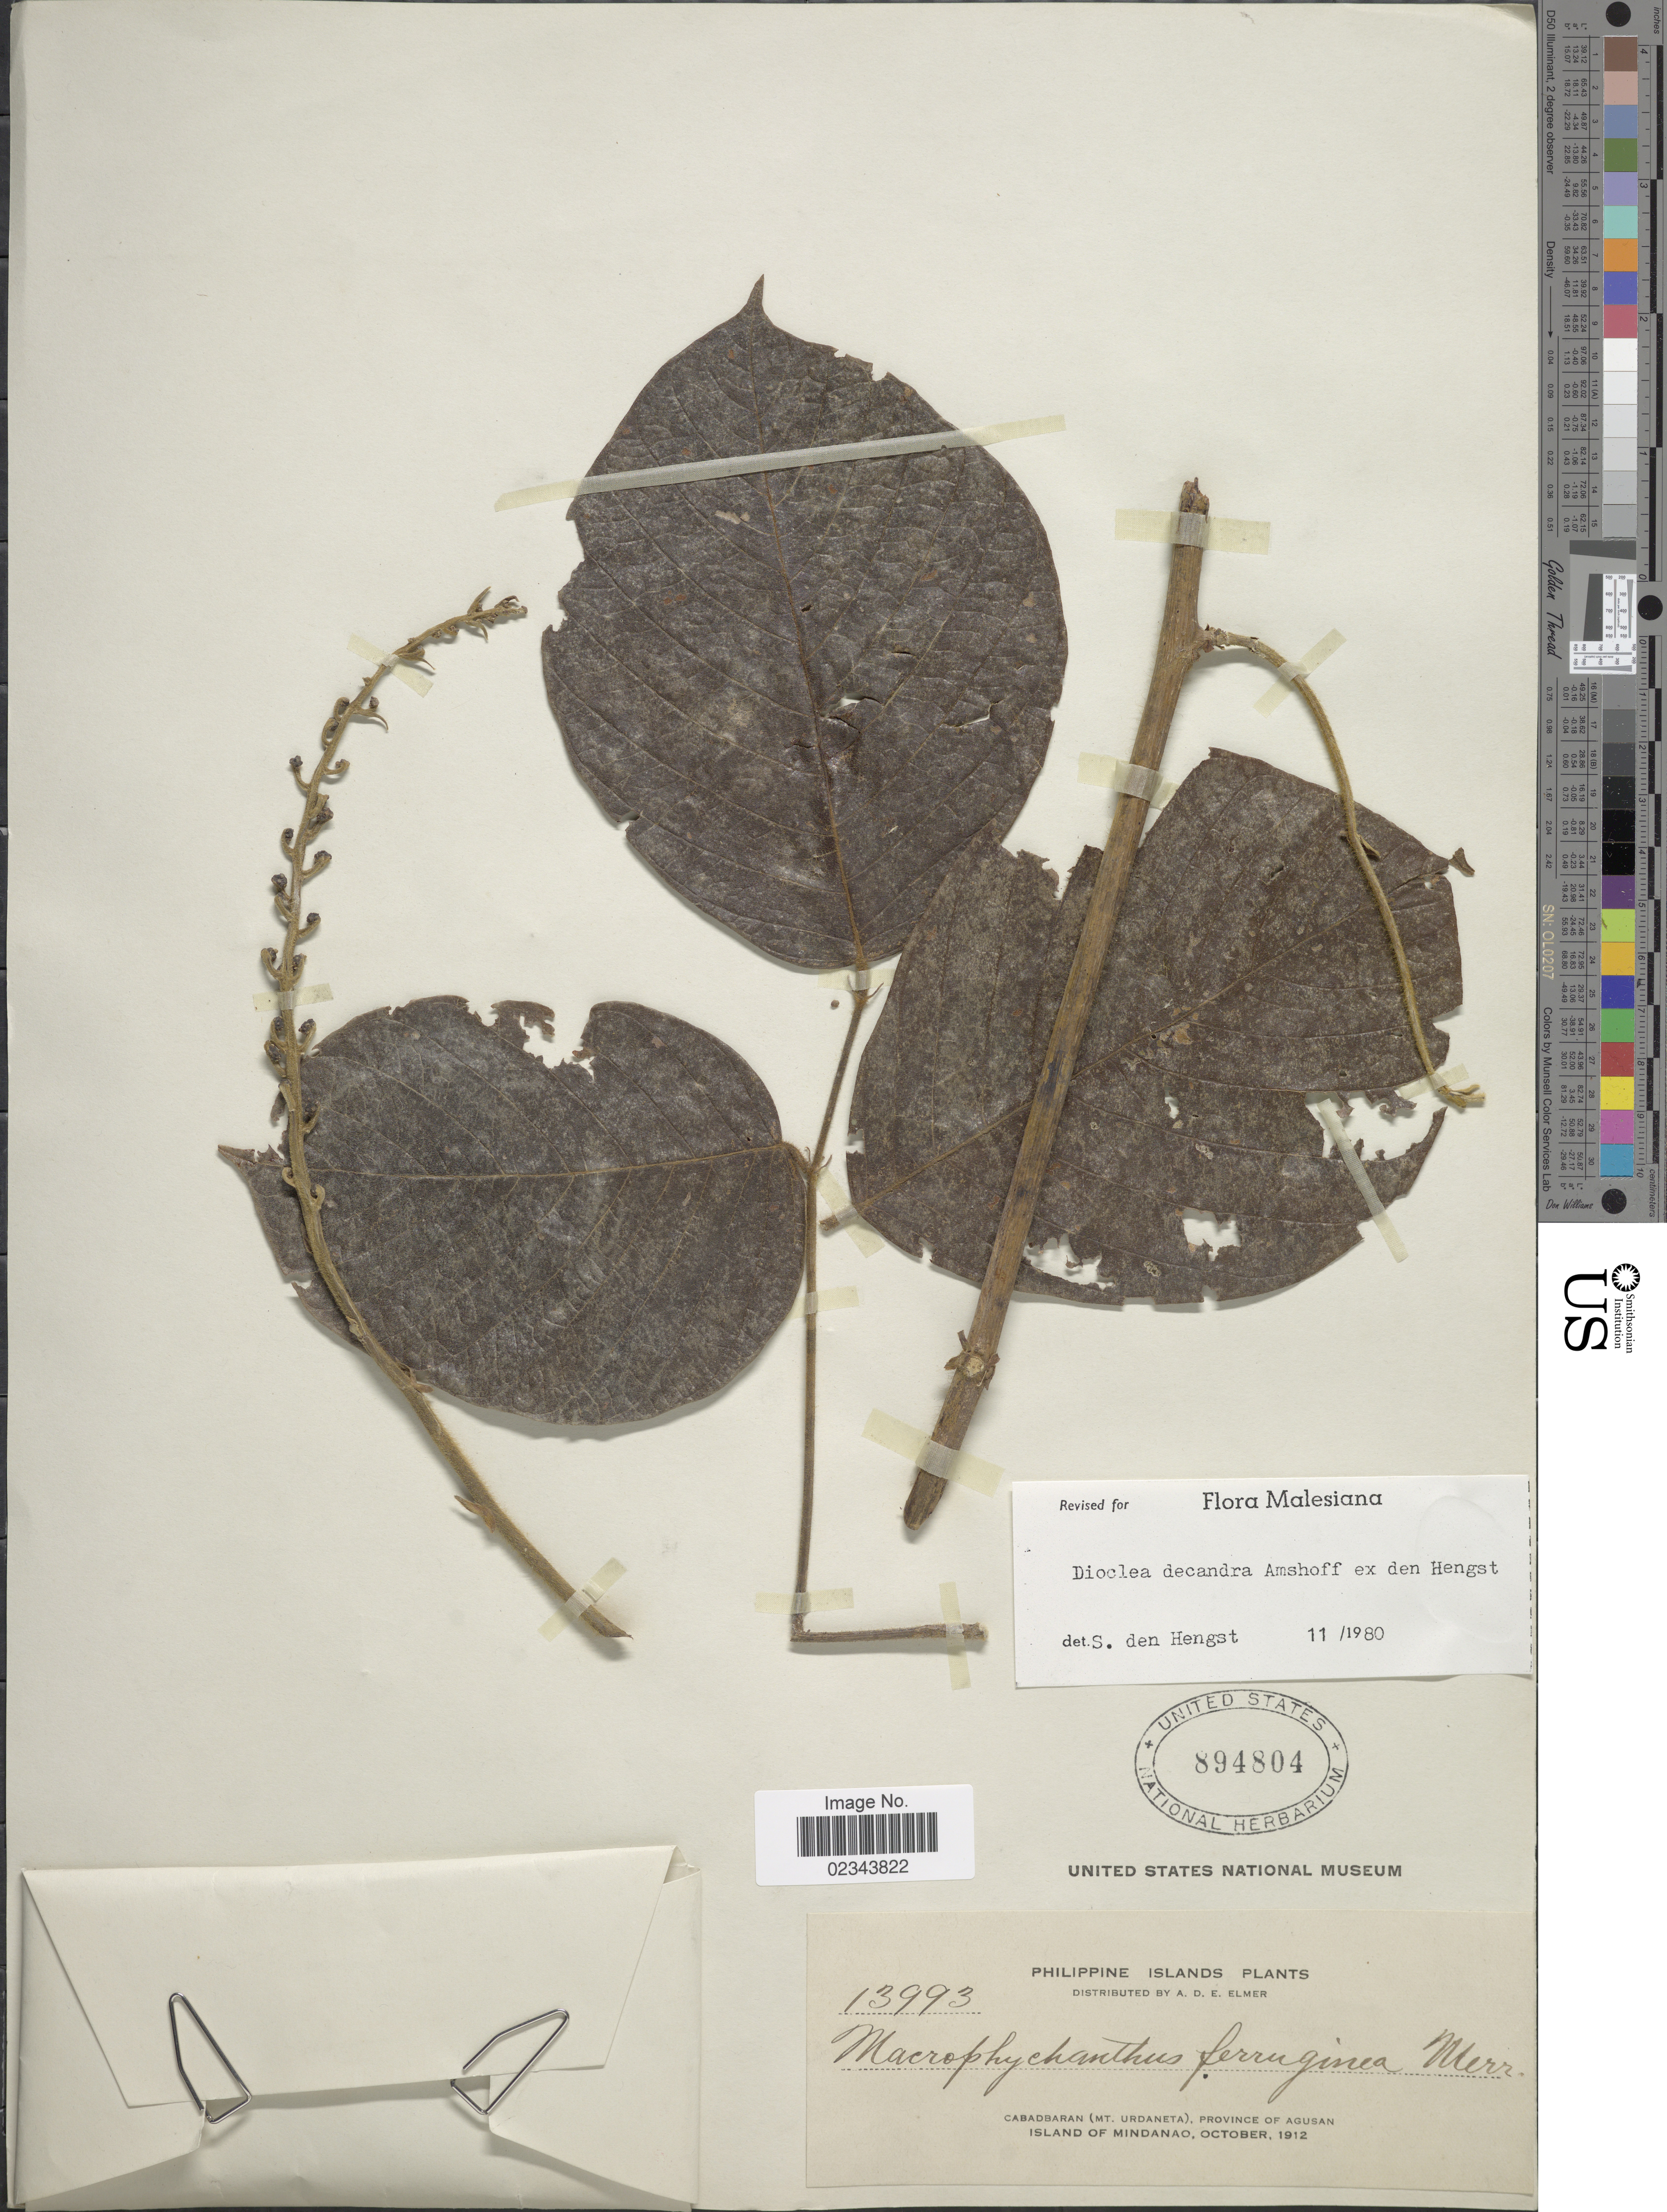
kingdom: Plantae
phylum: Tracheophyta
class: Magnoliopsida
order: Fabales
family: Fabaceae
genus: Macropsychanthus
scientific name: Macropsychanthus ferrugineus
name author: Merr.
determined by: Strong, Mark T., (BOT), Smithsonian Institution - National Museum of Natural History (UNITED STATES)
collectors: A. D. E. Elmer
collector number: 13993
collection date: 1912-10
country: Philippines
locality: Cabadbaran (Mt. Urdaneta) Province of Agusan. Island of Mindanao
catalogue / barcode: US 894804